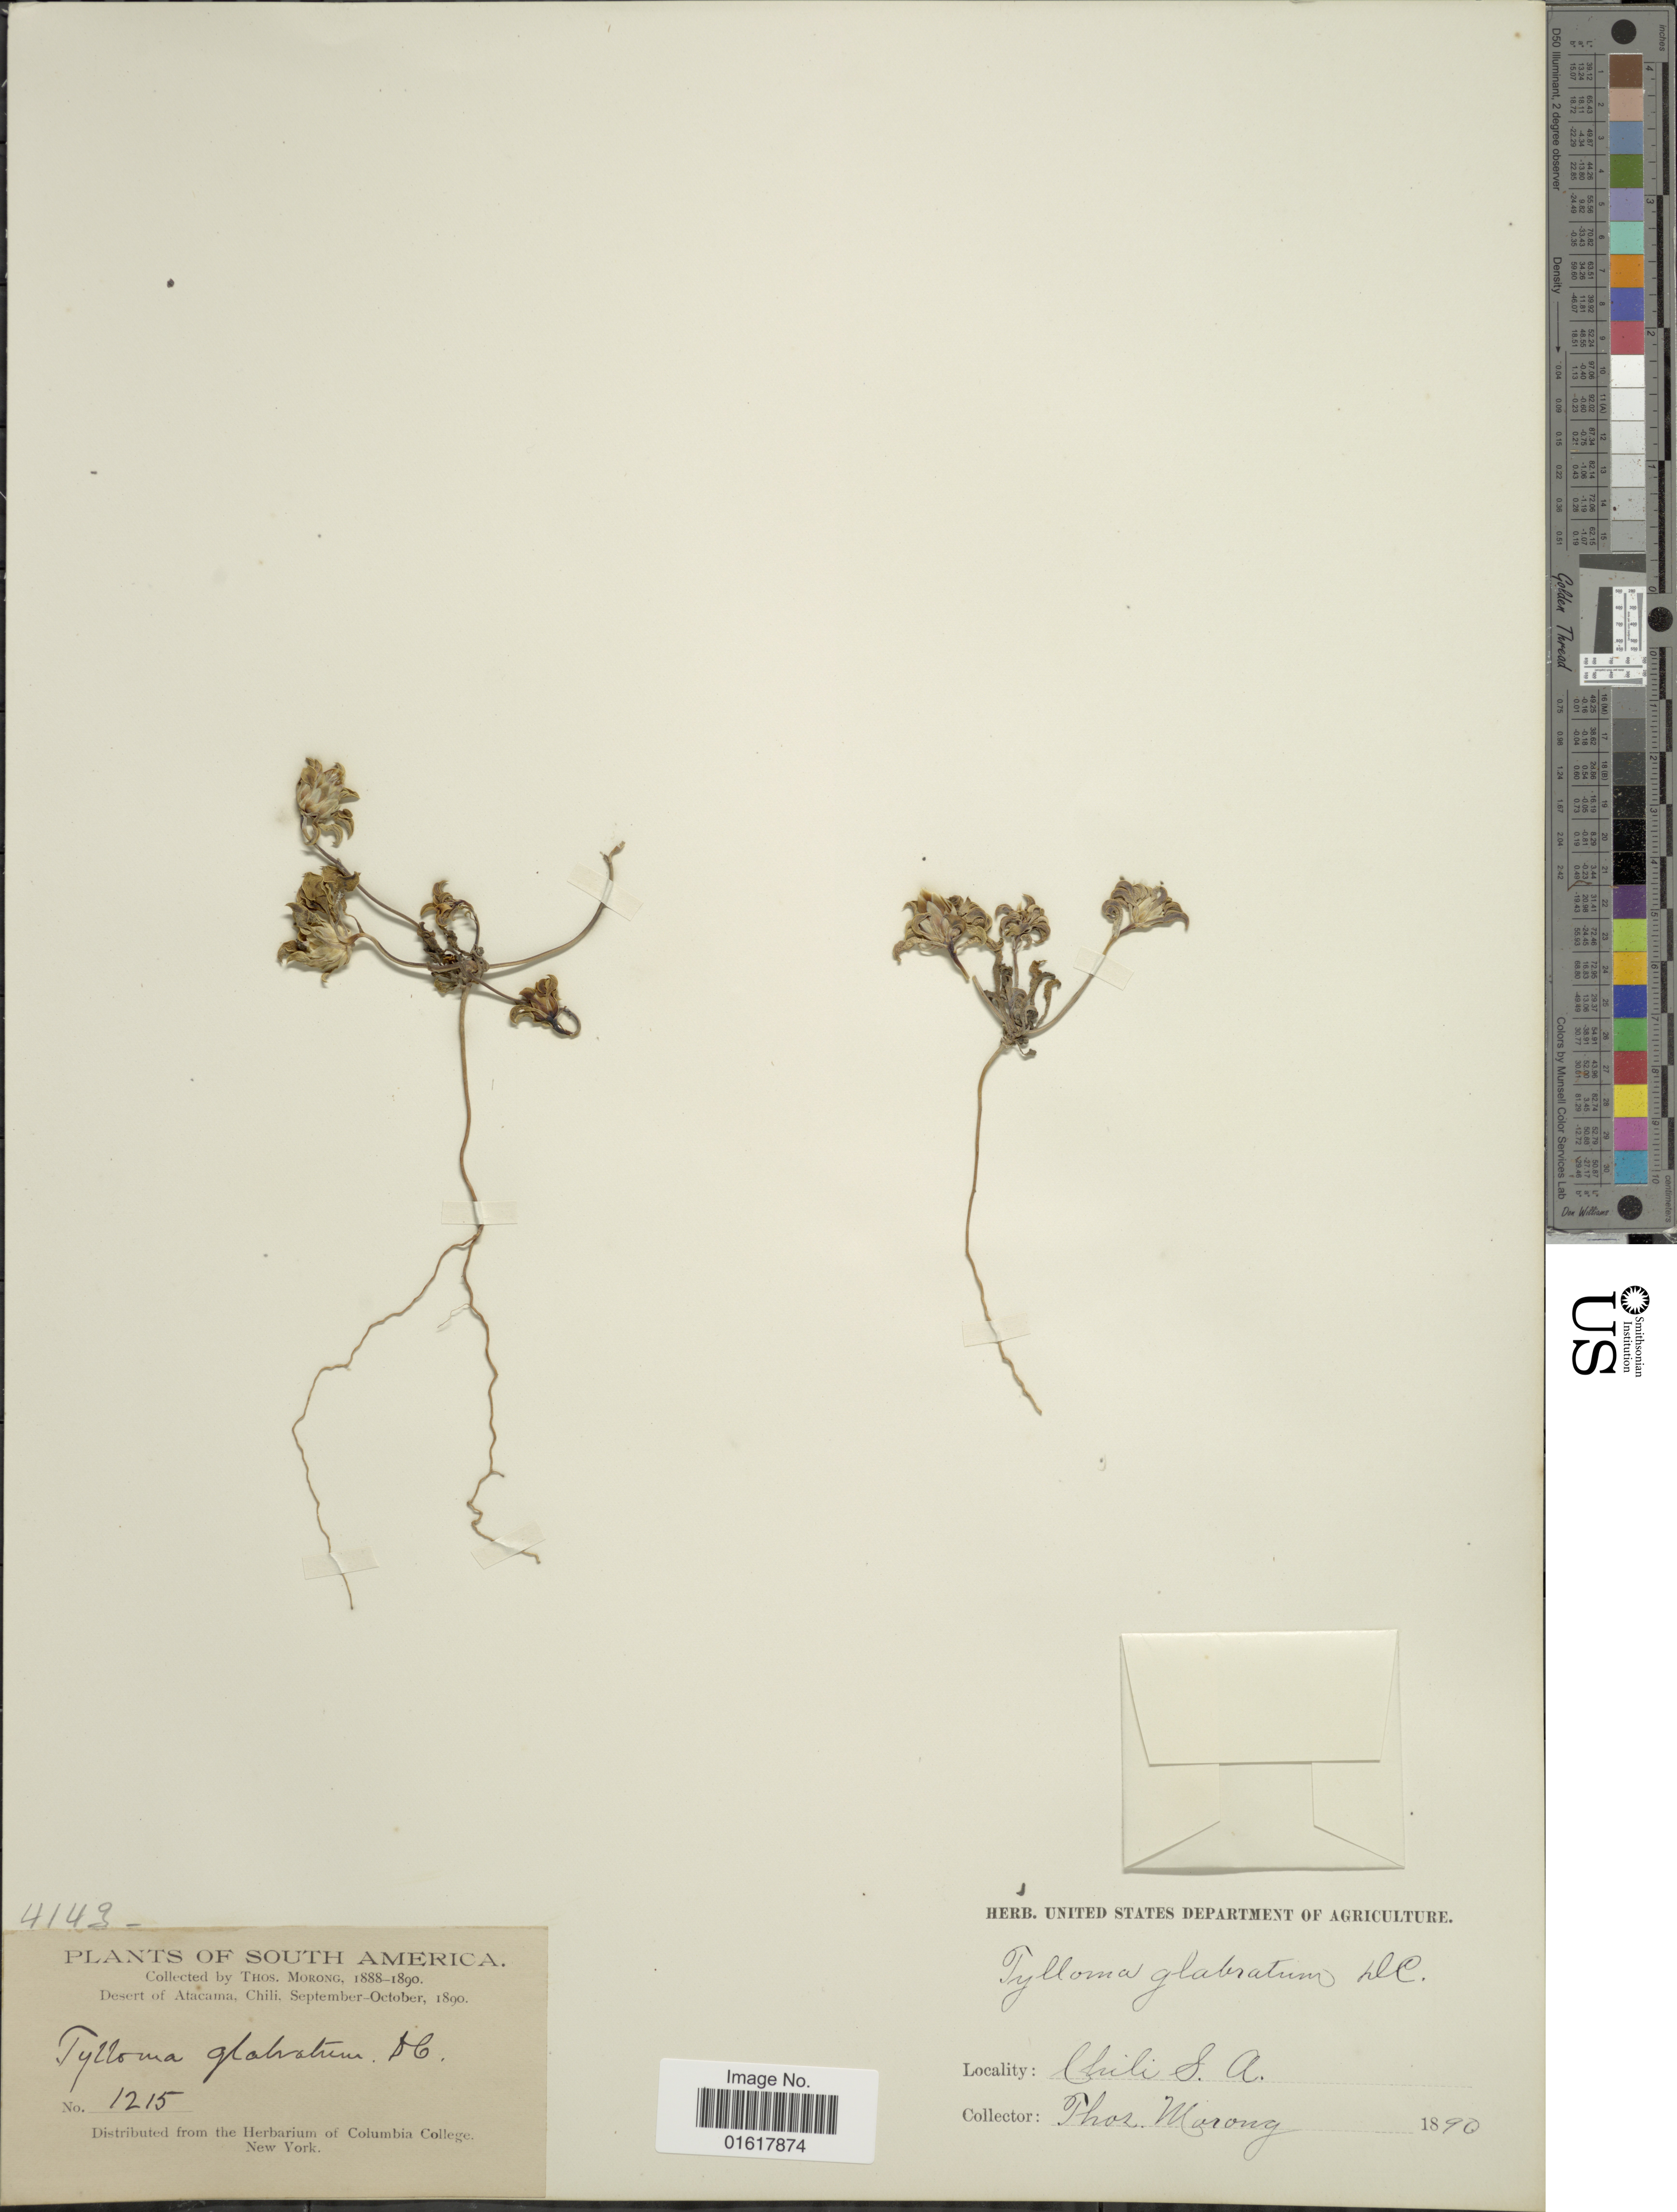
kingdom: Plantae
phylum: Tracheophyta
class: Magnoliopsida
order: Asterales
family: Asteraceae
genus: Chaetanthera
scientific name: Chaetanthera glabrata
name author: (DC.) F. Meigen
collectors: ex herb. T. Morong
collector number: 1215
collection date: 1890-09/1890-10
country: Chile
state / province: Atacama (III)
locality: Desert of Atacama. S.A.